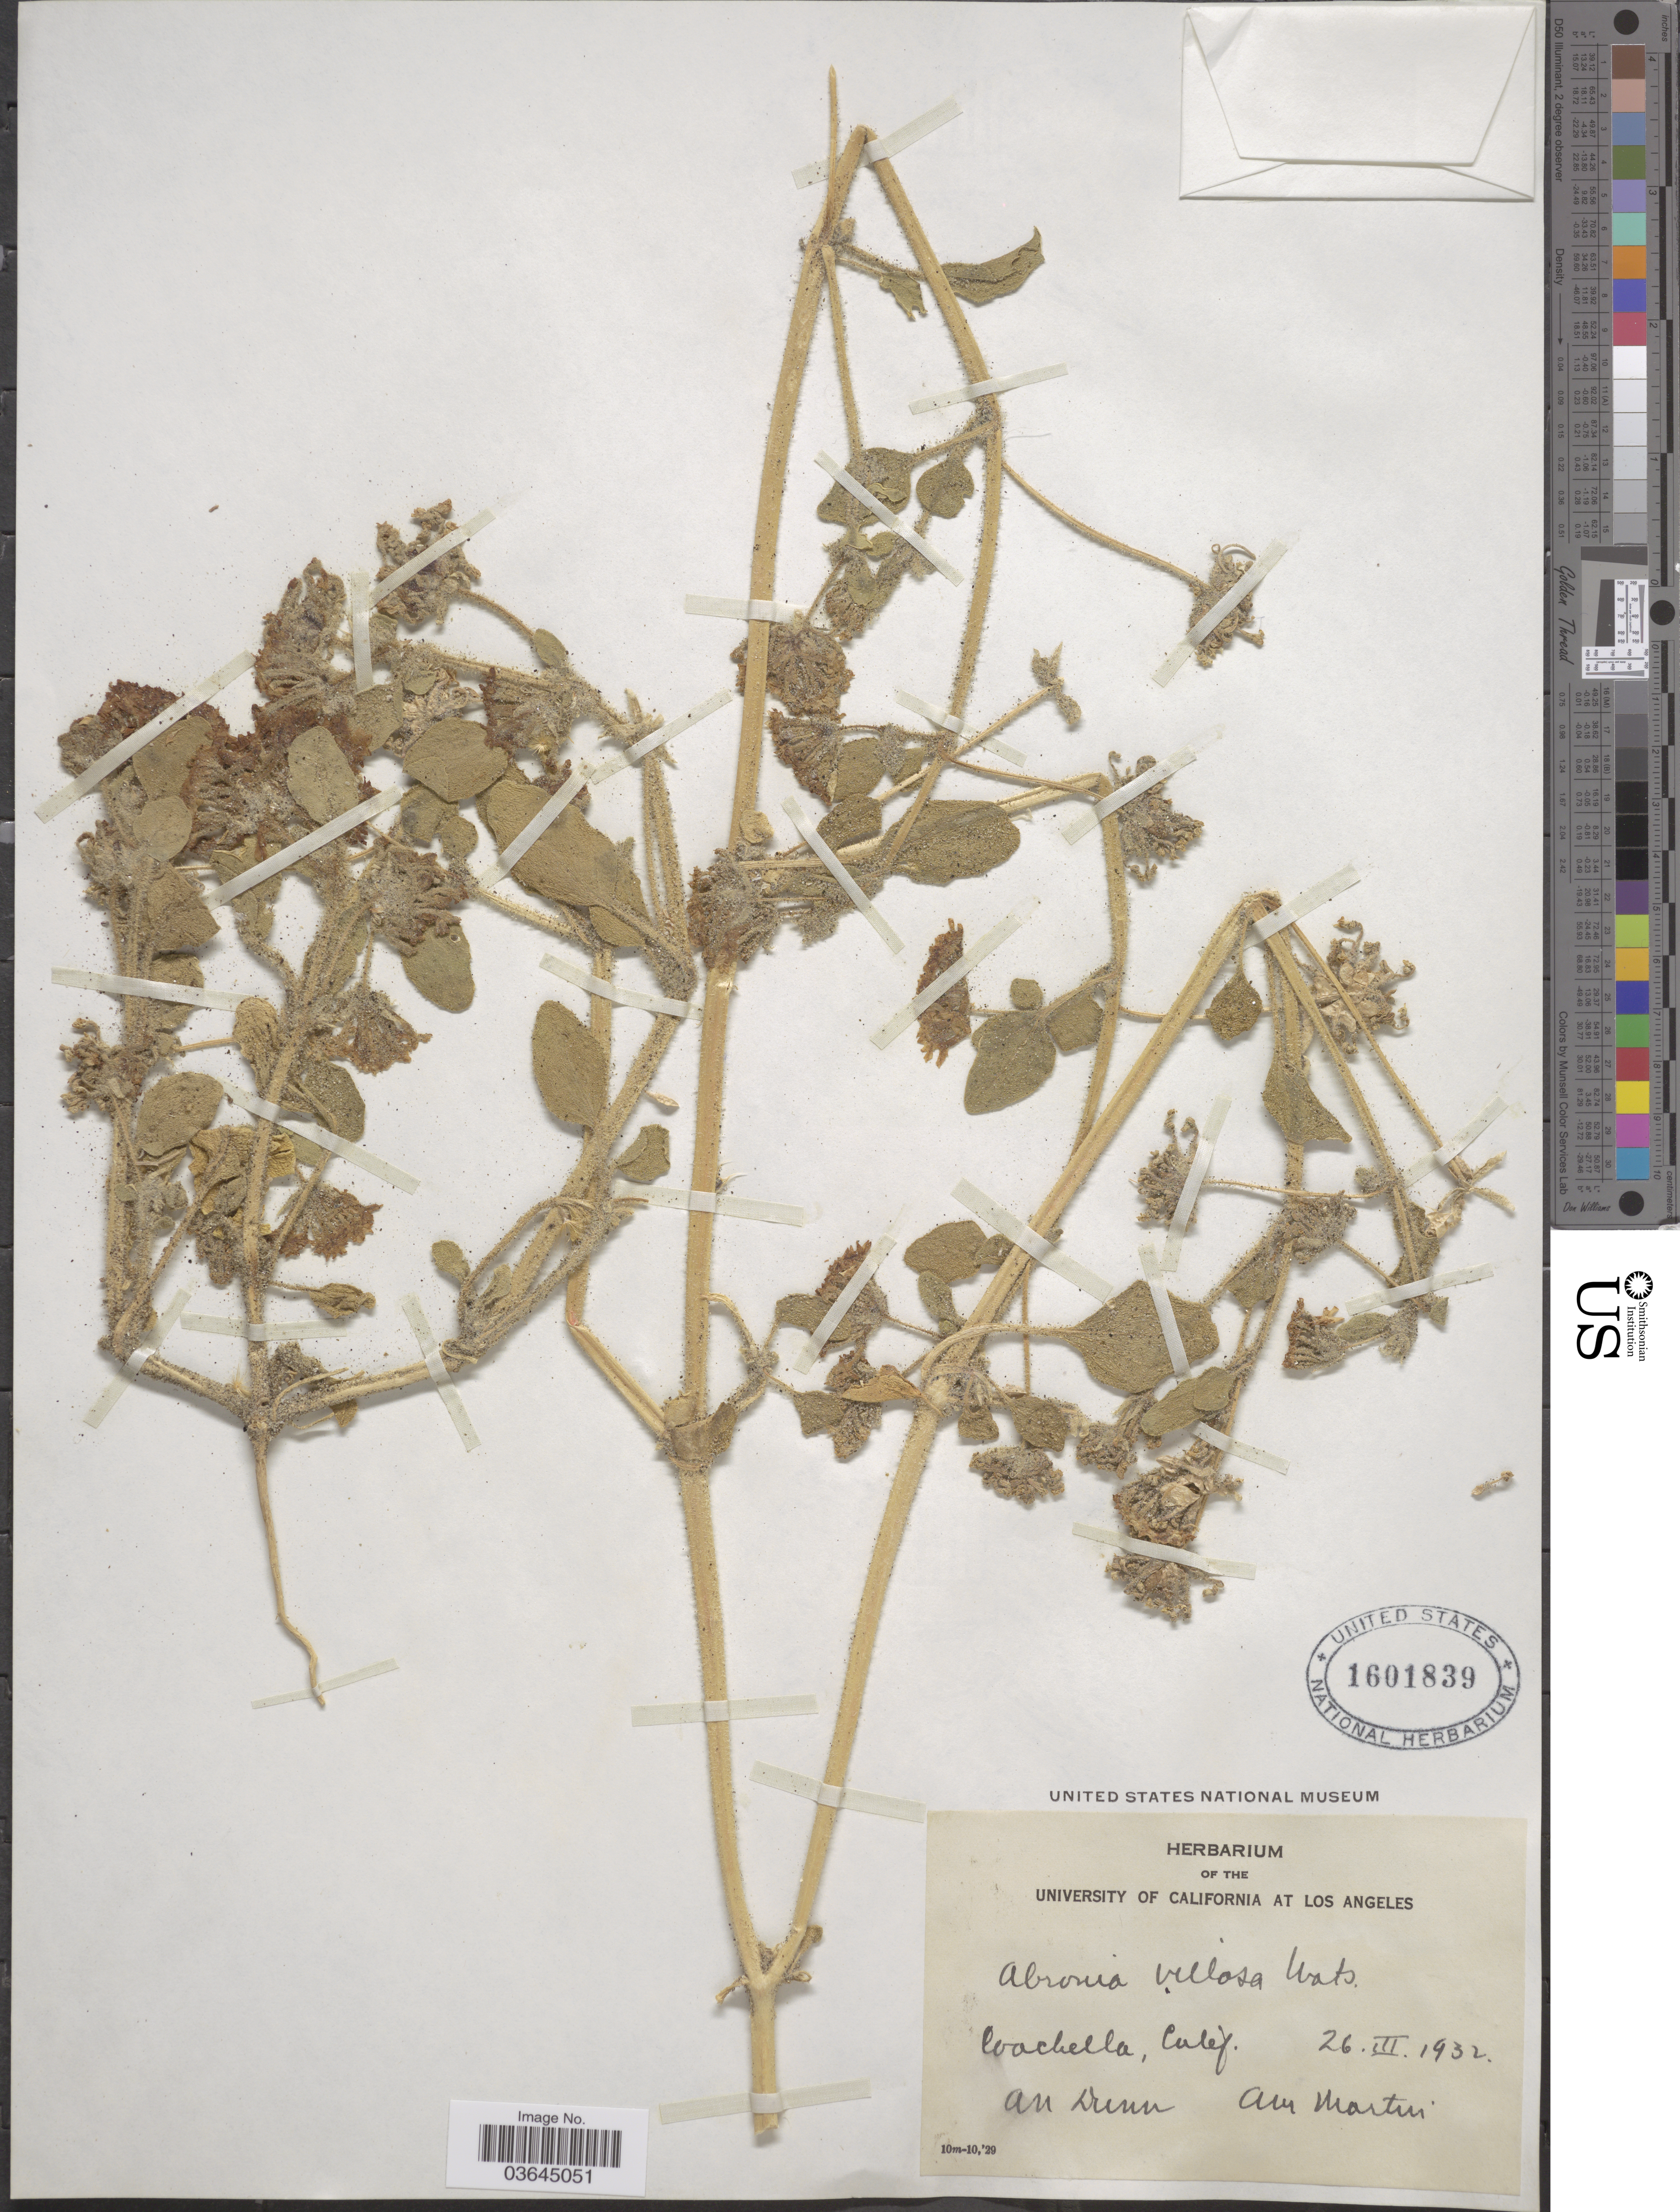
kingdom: Plantae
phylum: Tracheophyta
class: Magnoliopsida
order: Caryophyllales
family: Nyctaginaceae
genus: Abronia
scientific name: Abronia villosa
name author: S. Watson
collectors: Dunn, -- & A. M. Martin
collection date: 1932-03-26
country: United States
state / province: California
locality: Coachella.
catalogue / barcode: US 1601839